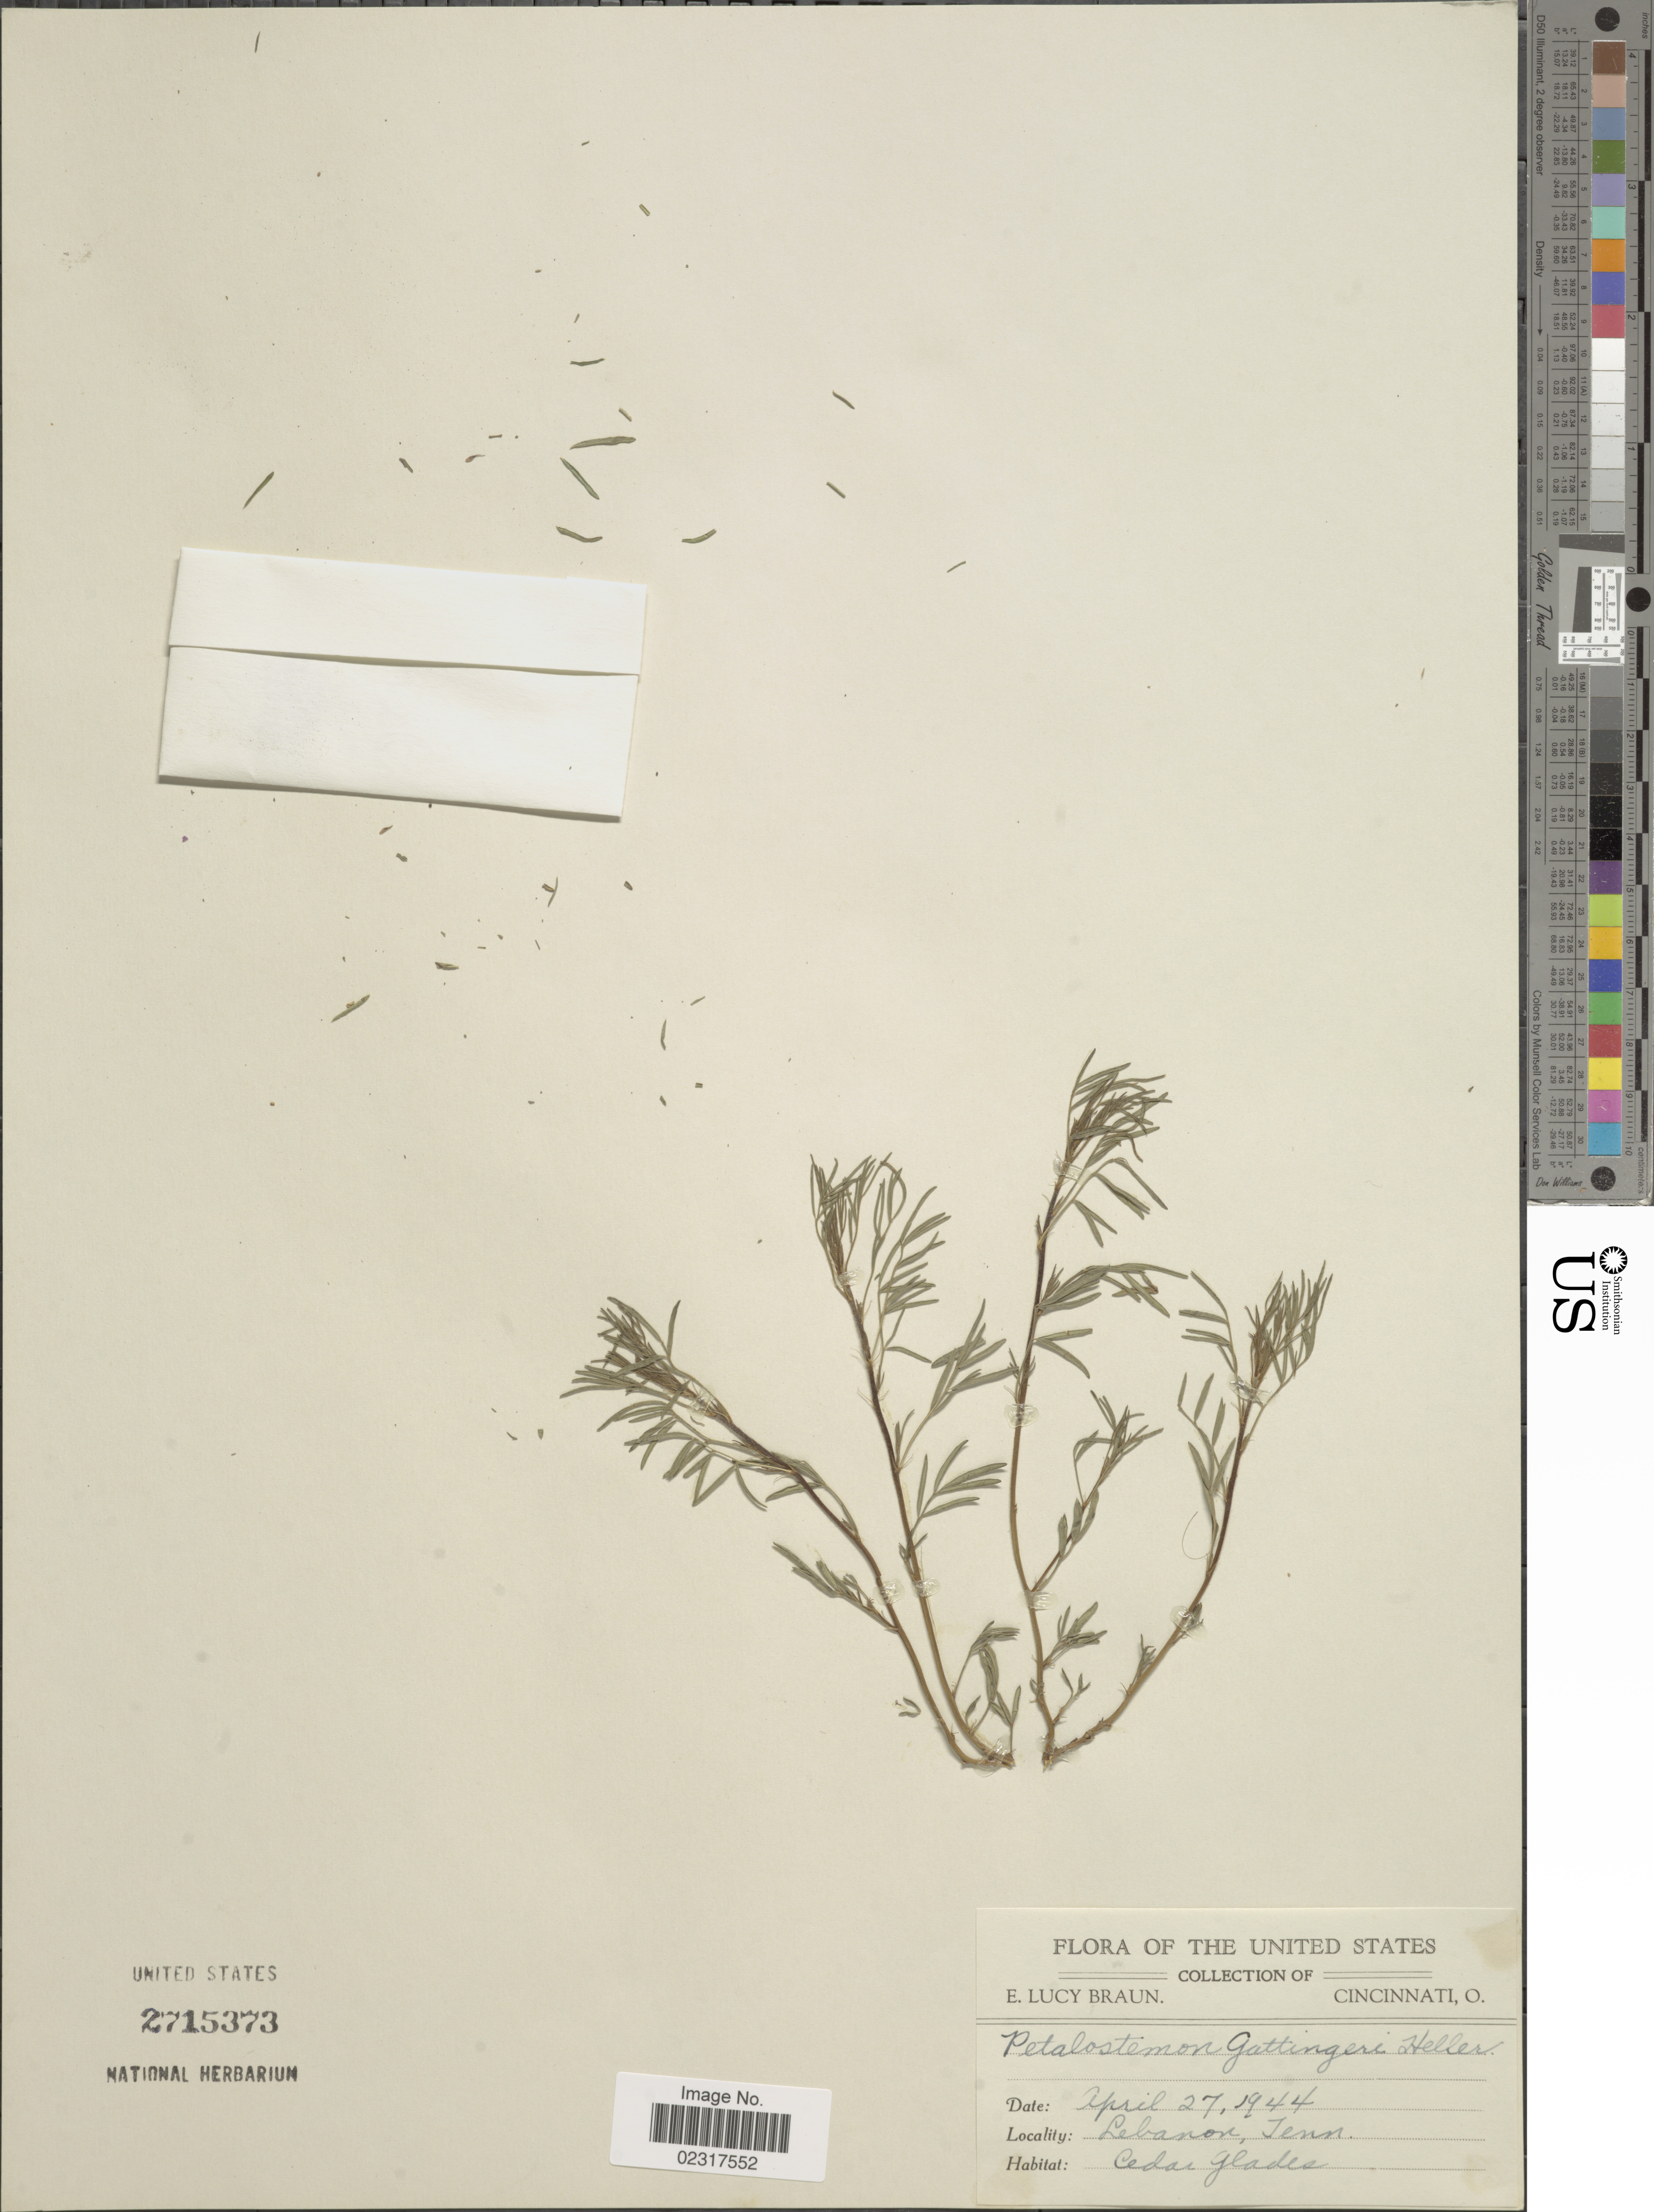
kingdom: Plantae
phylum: Tracheophyta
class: Magnoliopsida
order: Fabales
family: Fabaceae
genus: Dalea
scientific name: Dalea gattingeri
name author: (A. Heller) Barneby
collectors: E. L. Braun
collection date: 1944-04-27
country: United States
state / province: Tennessee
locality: Lebanon, Cedar glades.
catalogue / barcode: US 2715373